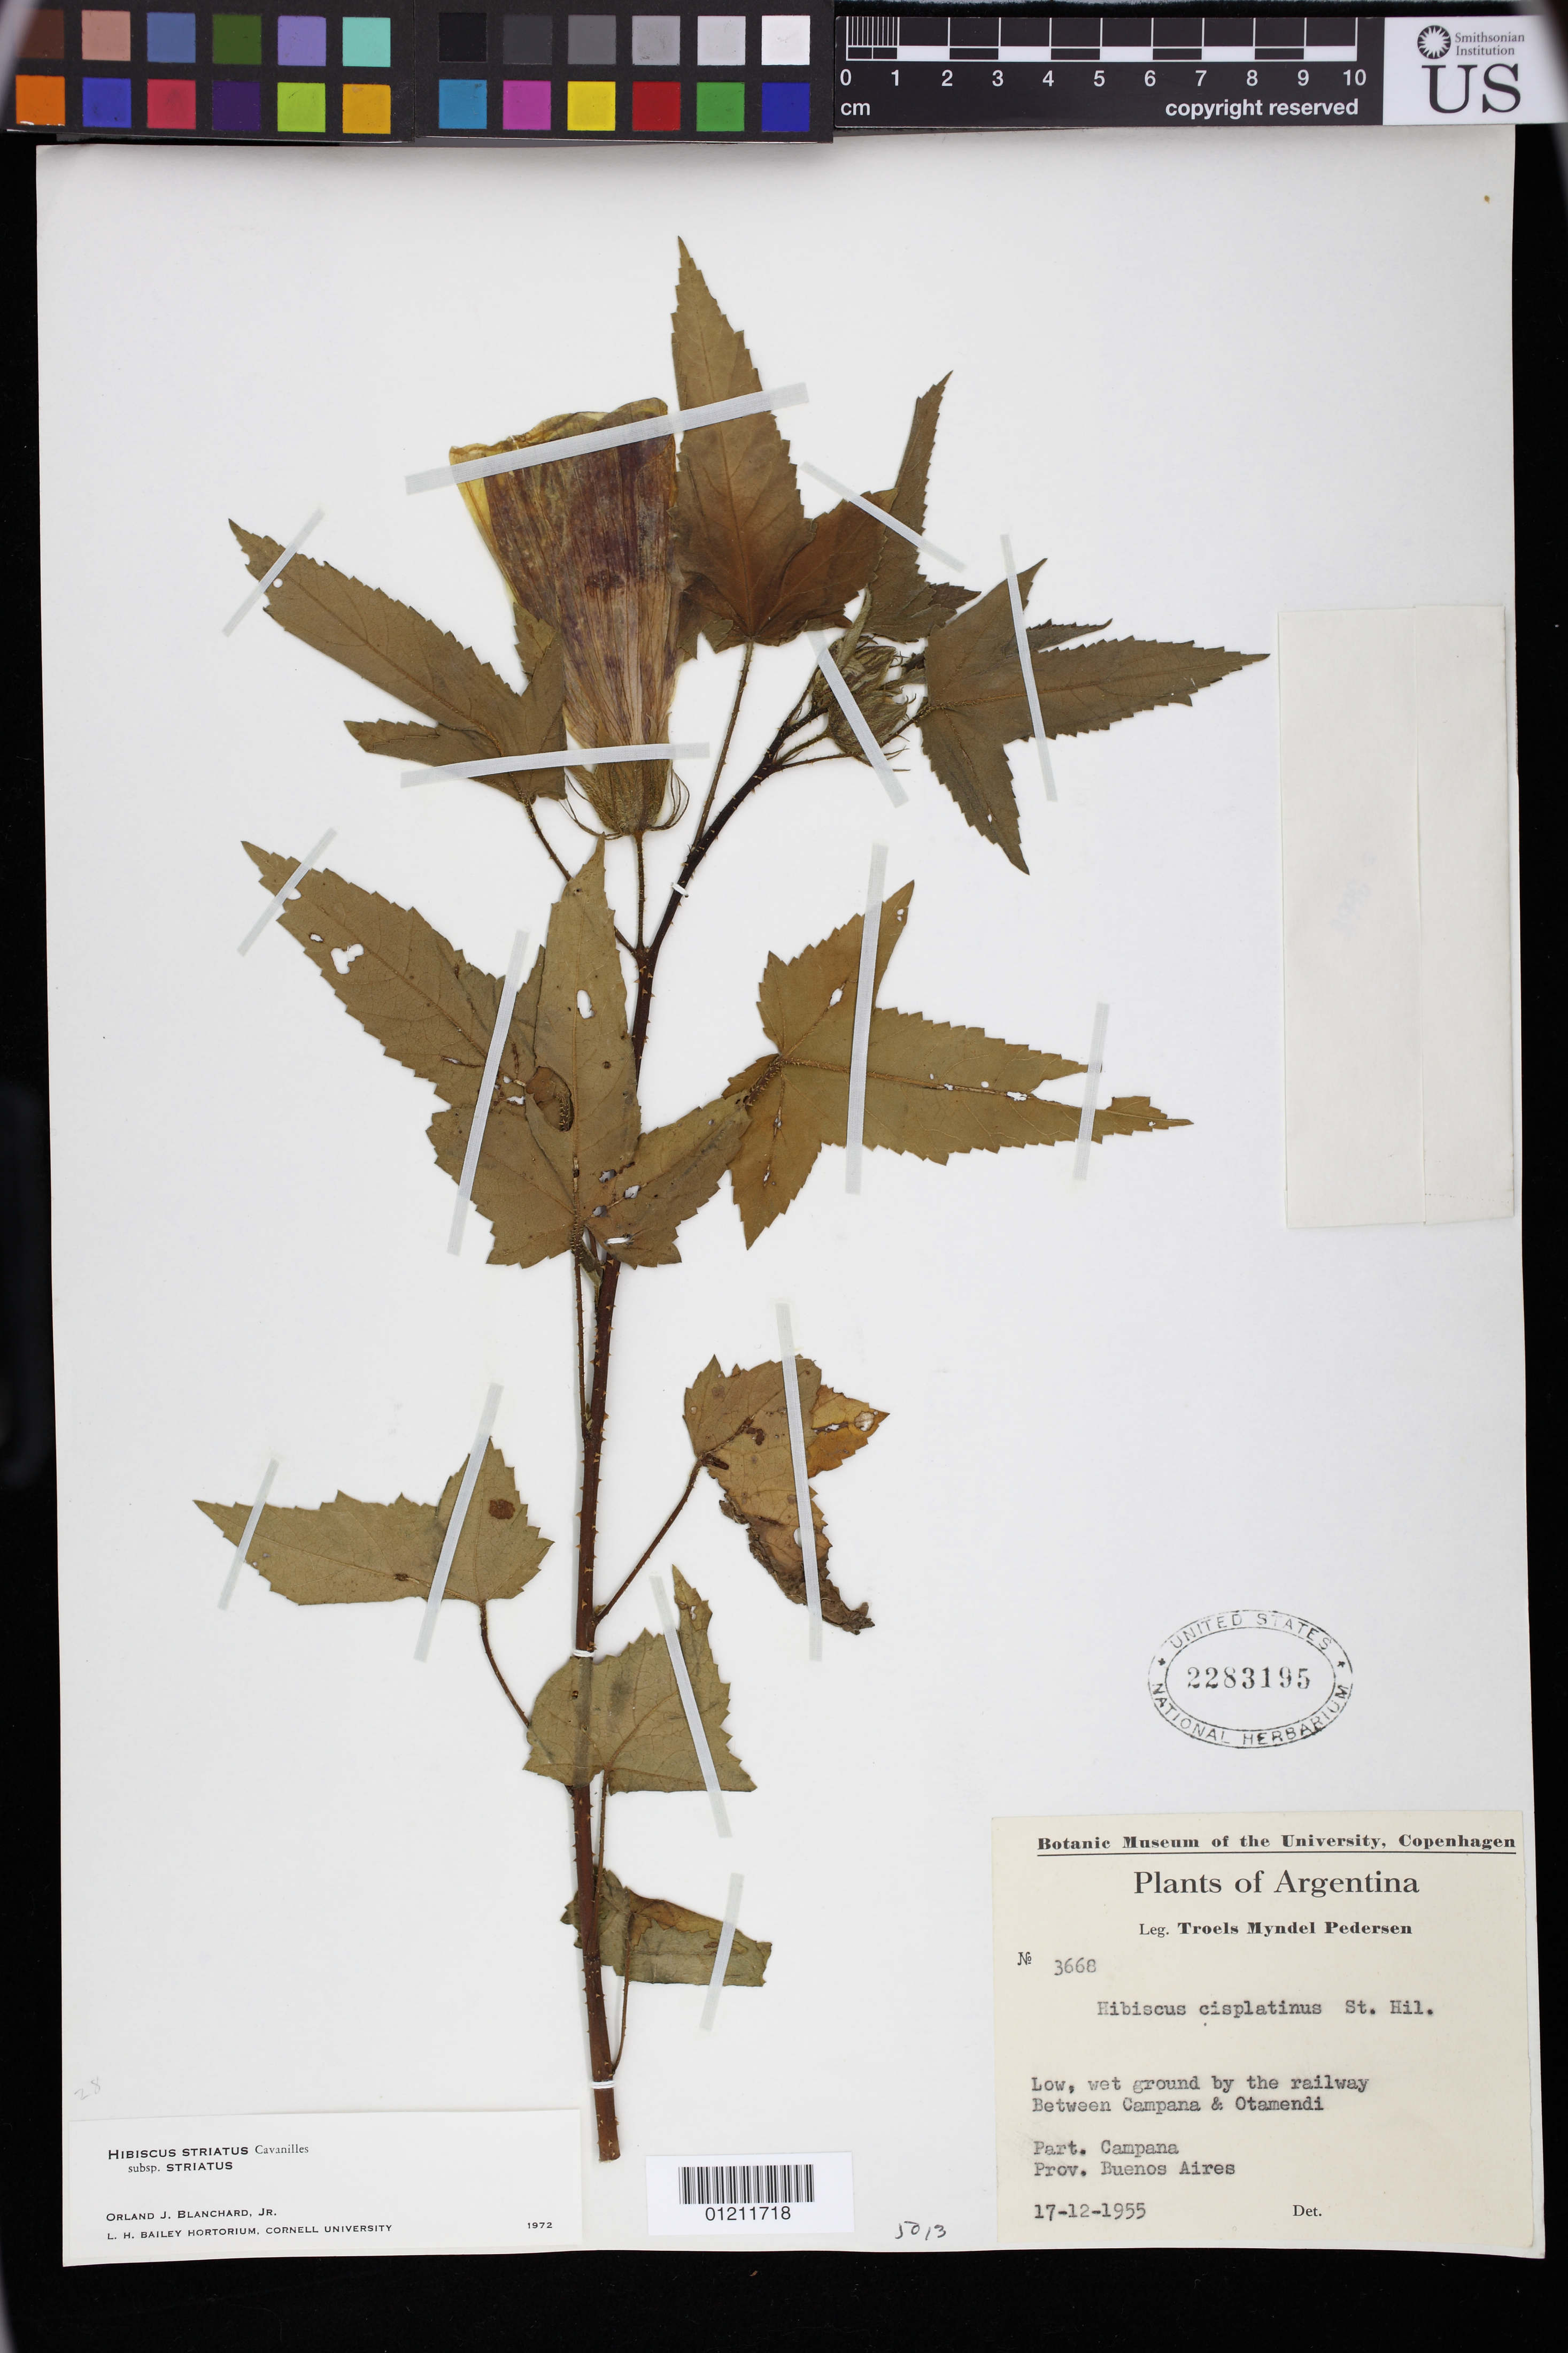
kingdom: Plantae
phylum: Tracheophyta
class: Magnoliopsida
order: Malvales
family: Malvaceae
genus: Hibiscus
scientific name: Hibiscus striatus subsp. striatus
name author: Cav.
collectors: T. M. Pedersen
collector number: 3668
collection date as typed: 17 Dec 1955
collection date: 1955-12-17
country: Argentina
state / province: Buenos Aires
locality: Between Campana & Otamendi, Part. Campana, Prov. Buenos Aires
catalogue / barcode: US 2283195